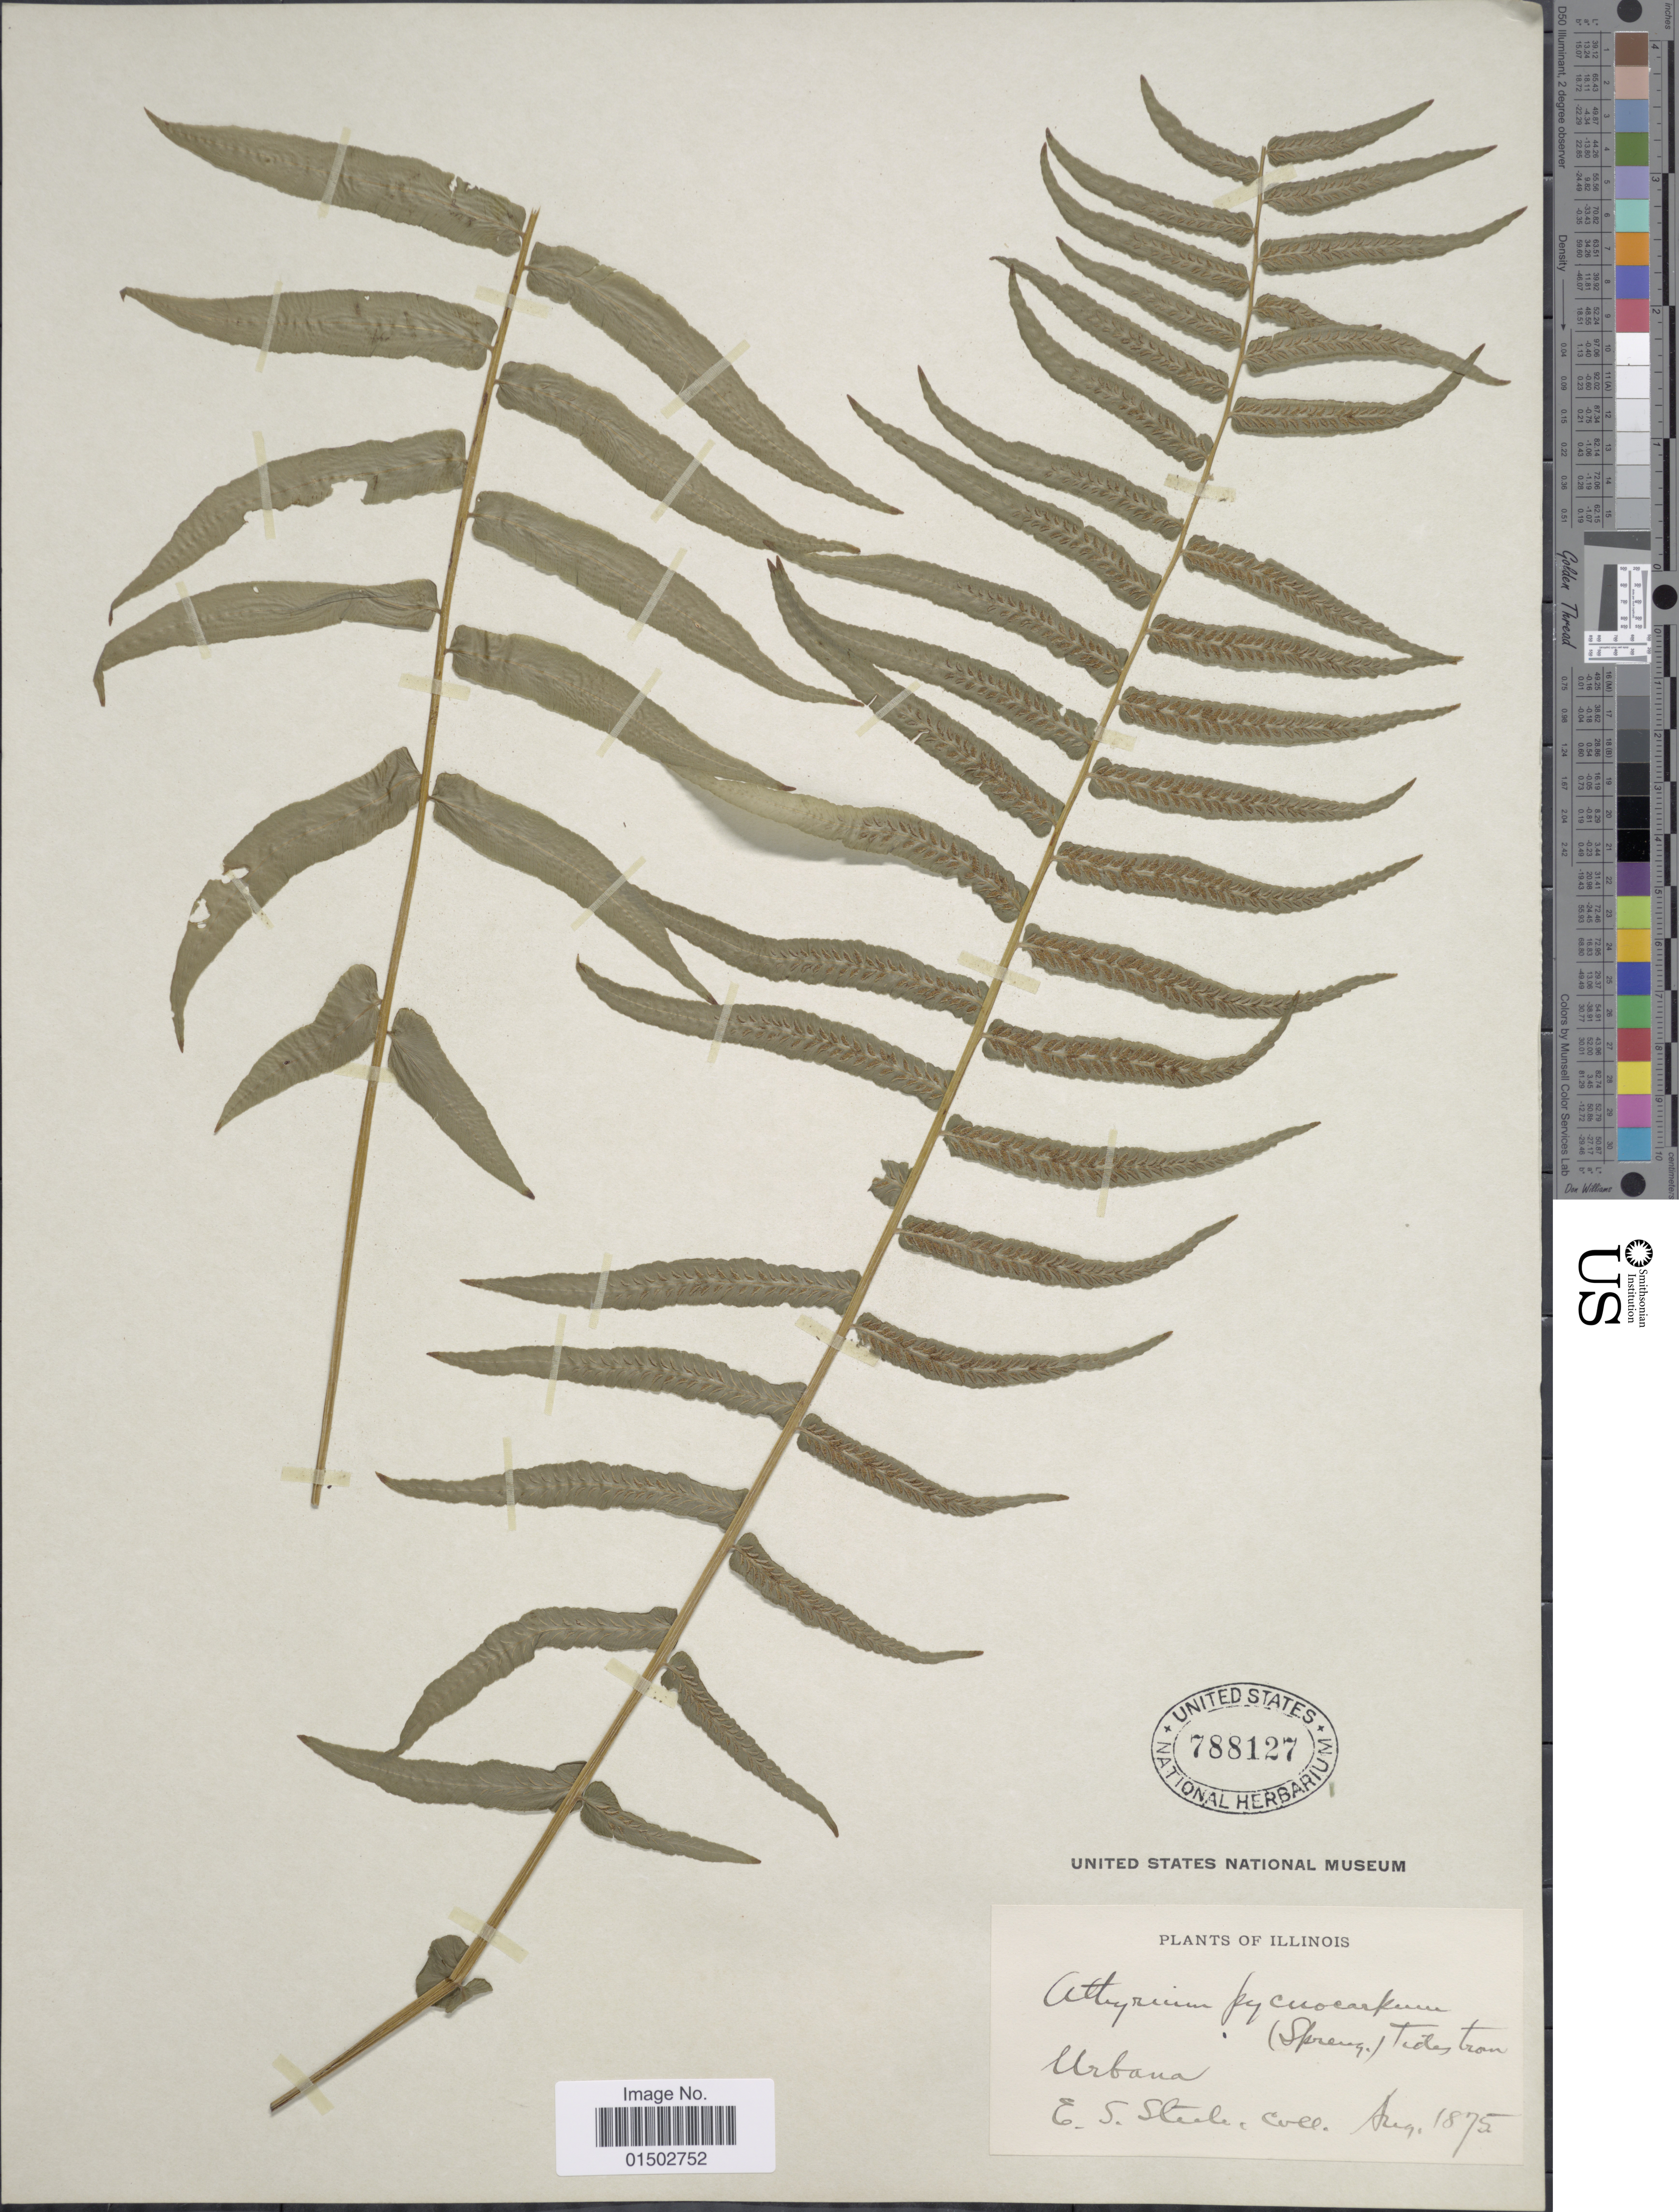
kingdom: Plantae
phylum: Tracheophyta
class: Polypodiopsida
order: Polypodiales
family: Diplaziopsidaceae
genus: Homalosorus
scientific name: Homalosorus pycnocarpos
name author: (Spreng.) Pic. Serm.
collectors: E. Steele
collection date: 1875-08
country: United States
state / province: Illinois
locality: Urbana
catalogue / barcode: US 788127